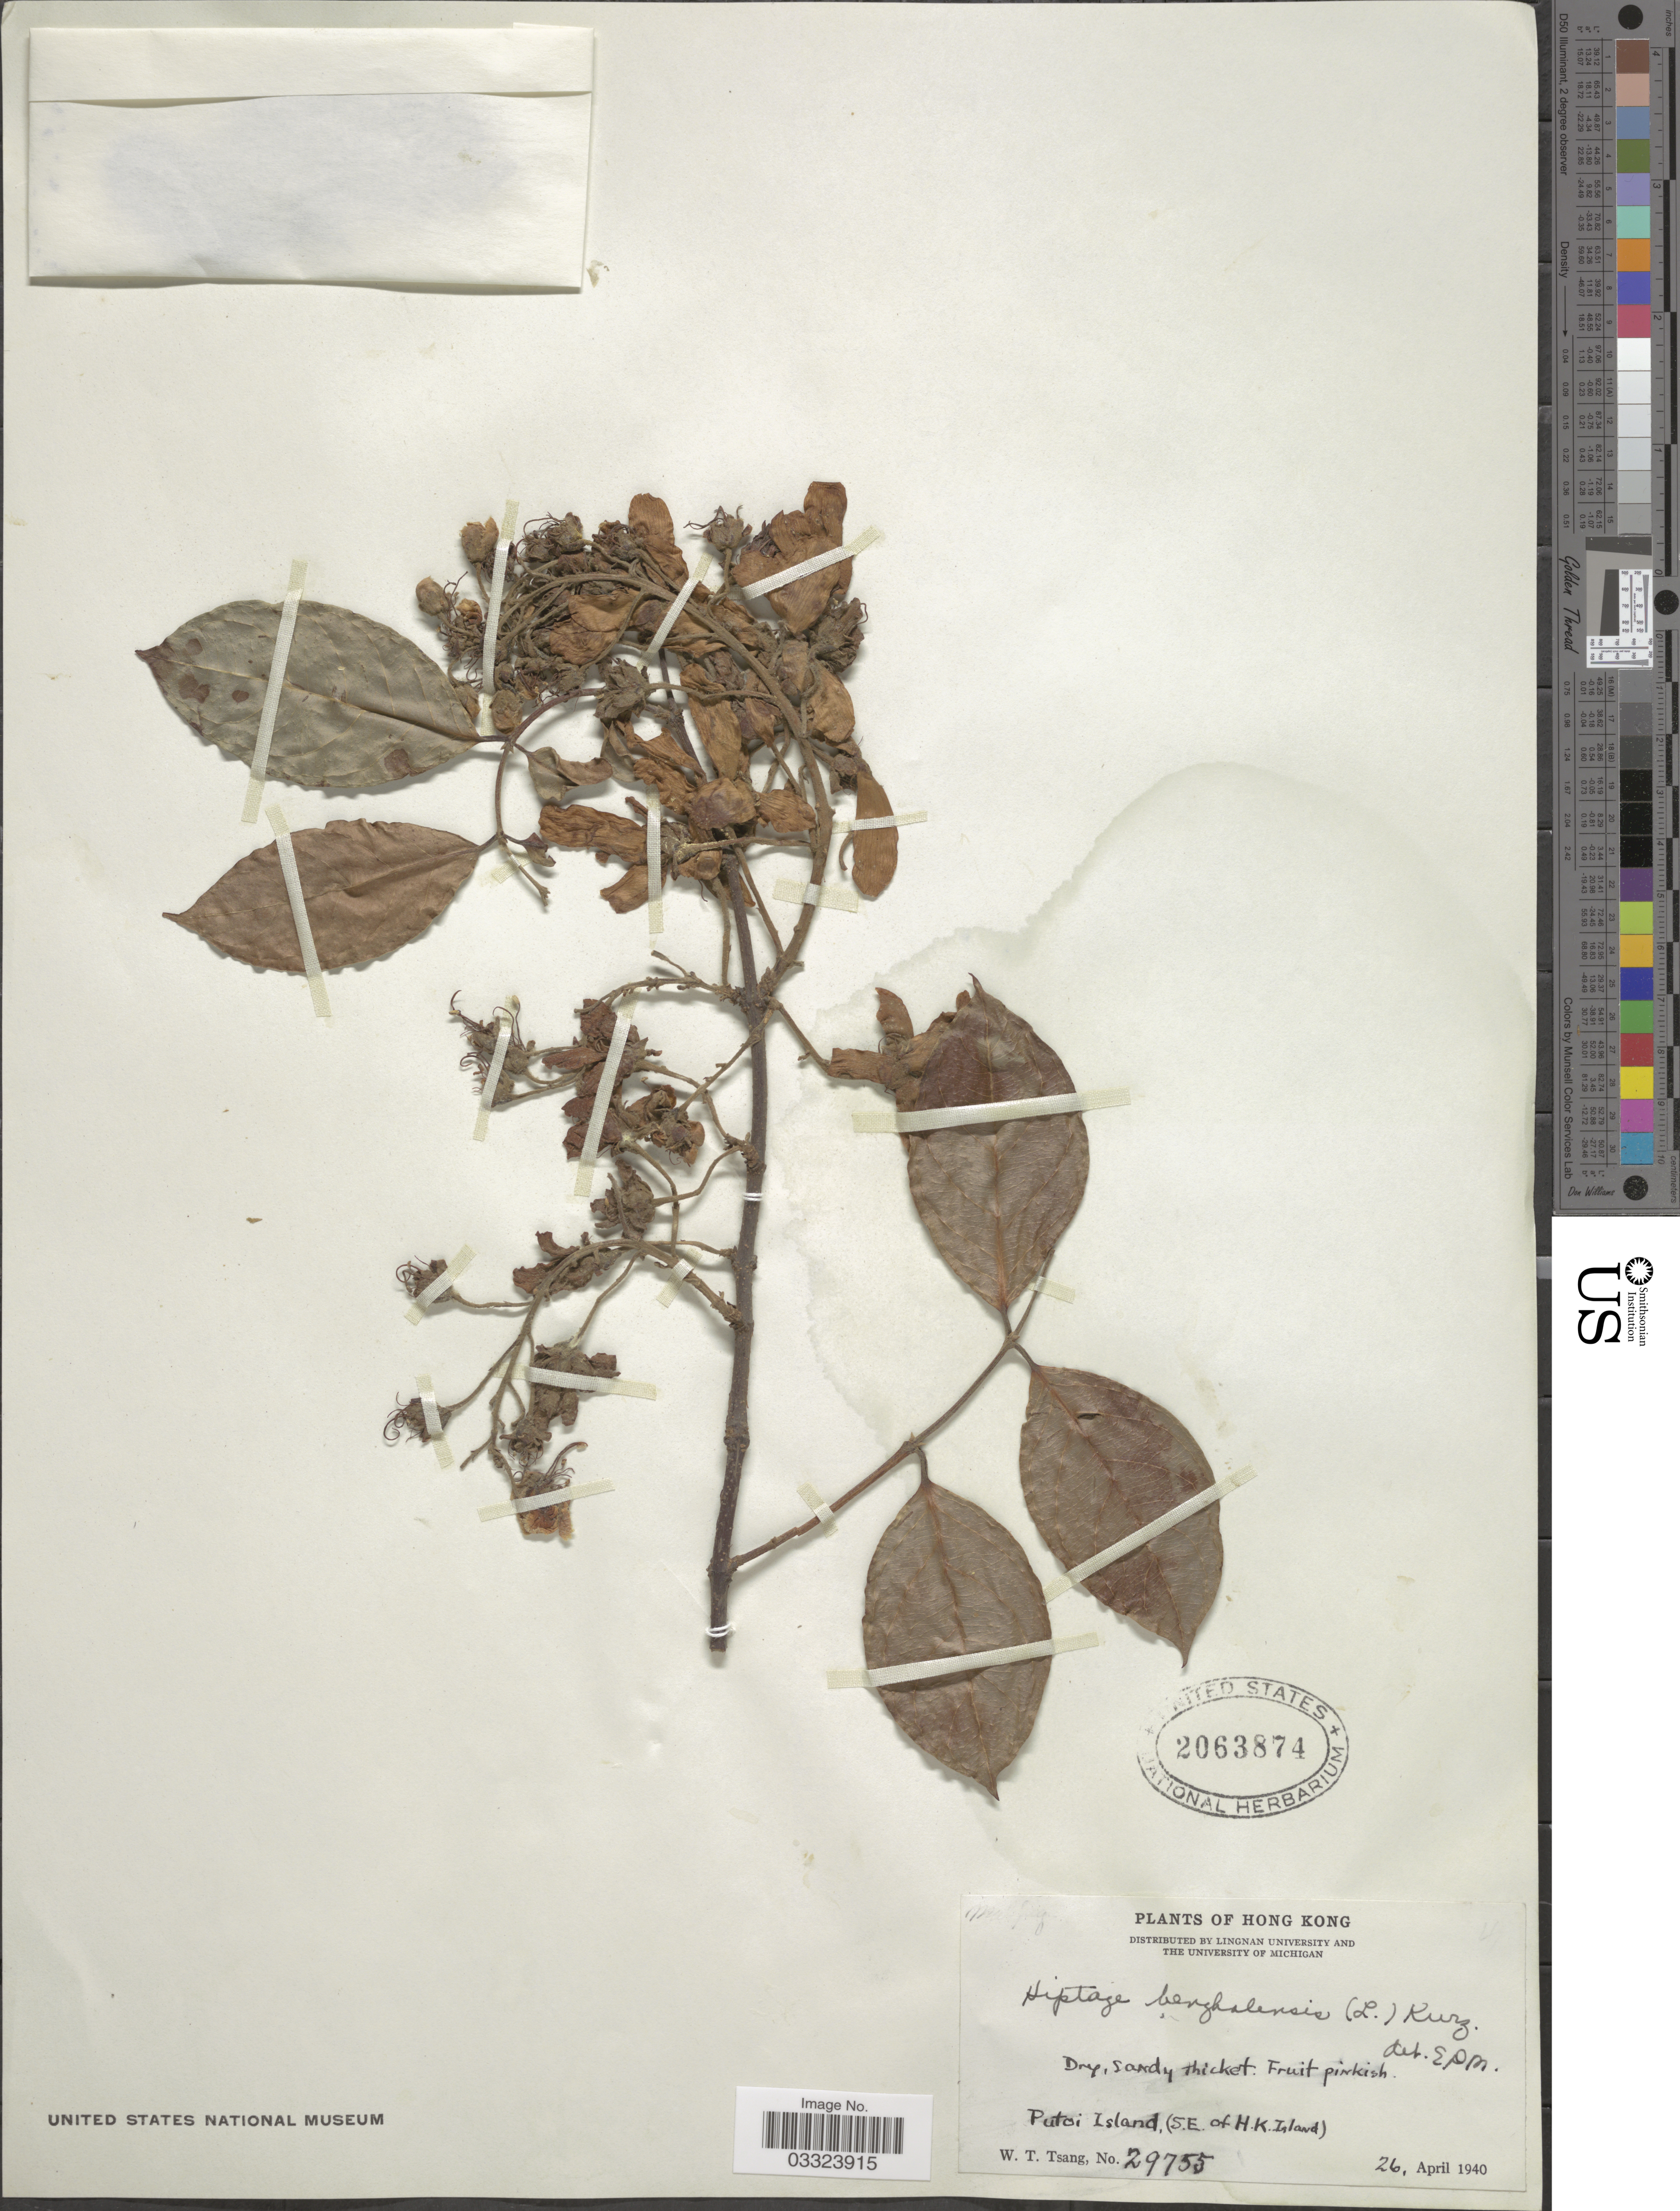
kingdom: Plantae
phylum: Tracheophyta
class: Magnoliopsida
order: Malpighiales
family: Malpighiaceae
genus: Hiptage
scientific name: Hiptage benghalensis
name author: (L.) Kurz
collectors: W. T. Tsang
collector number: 29755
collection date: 1940-04-26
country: China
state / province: Hong Kong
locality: Putoi Island (SE of H.K Island).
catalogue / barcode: US 2063874